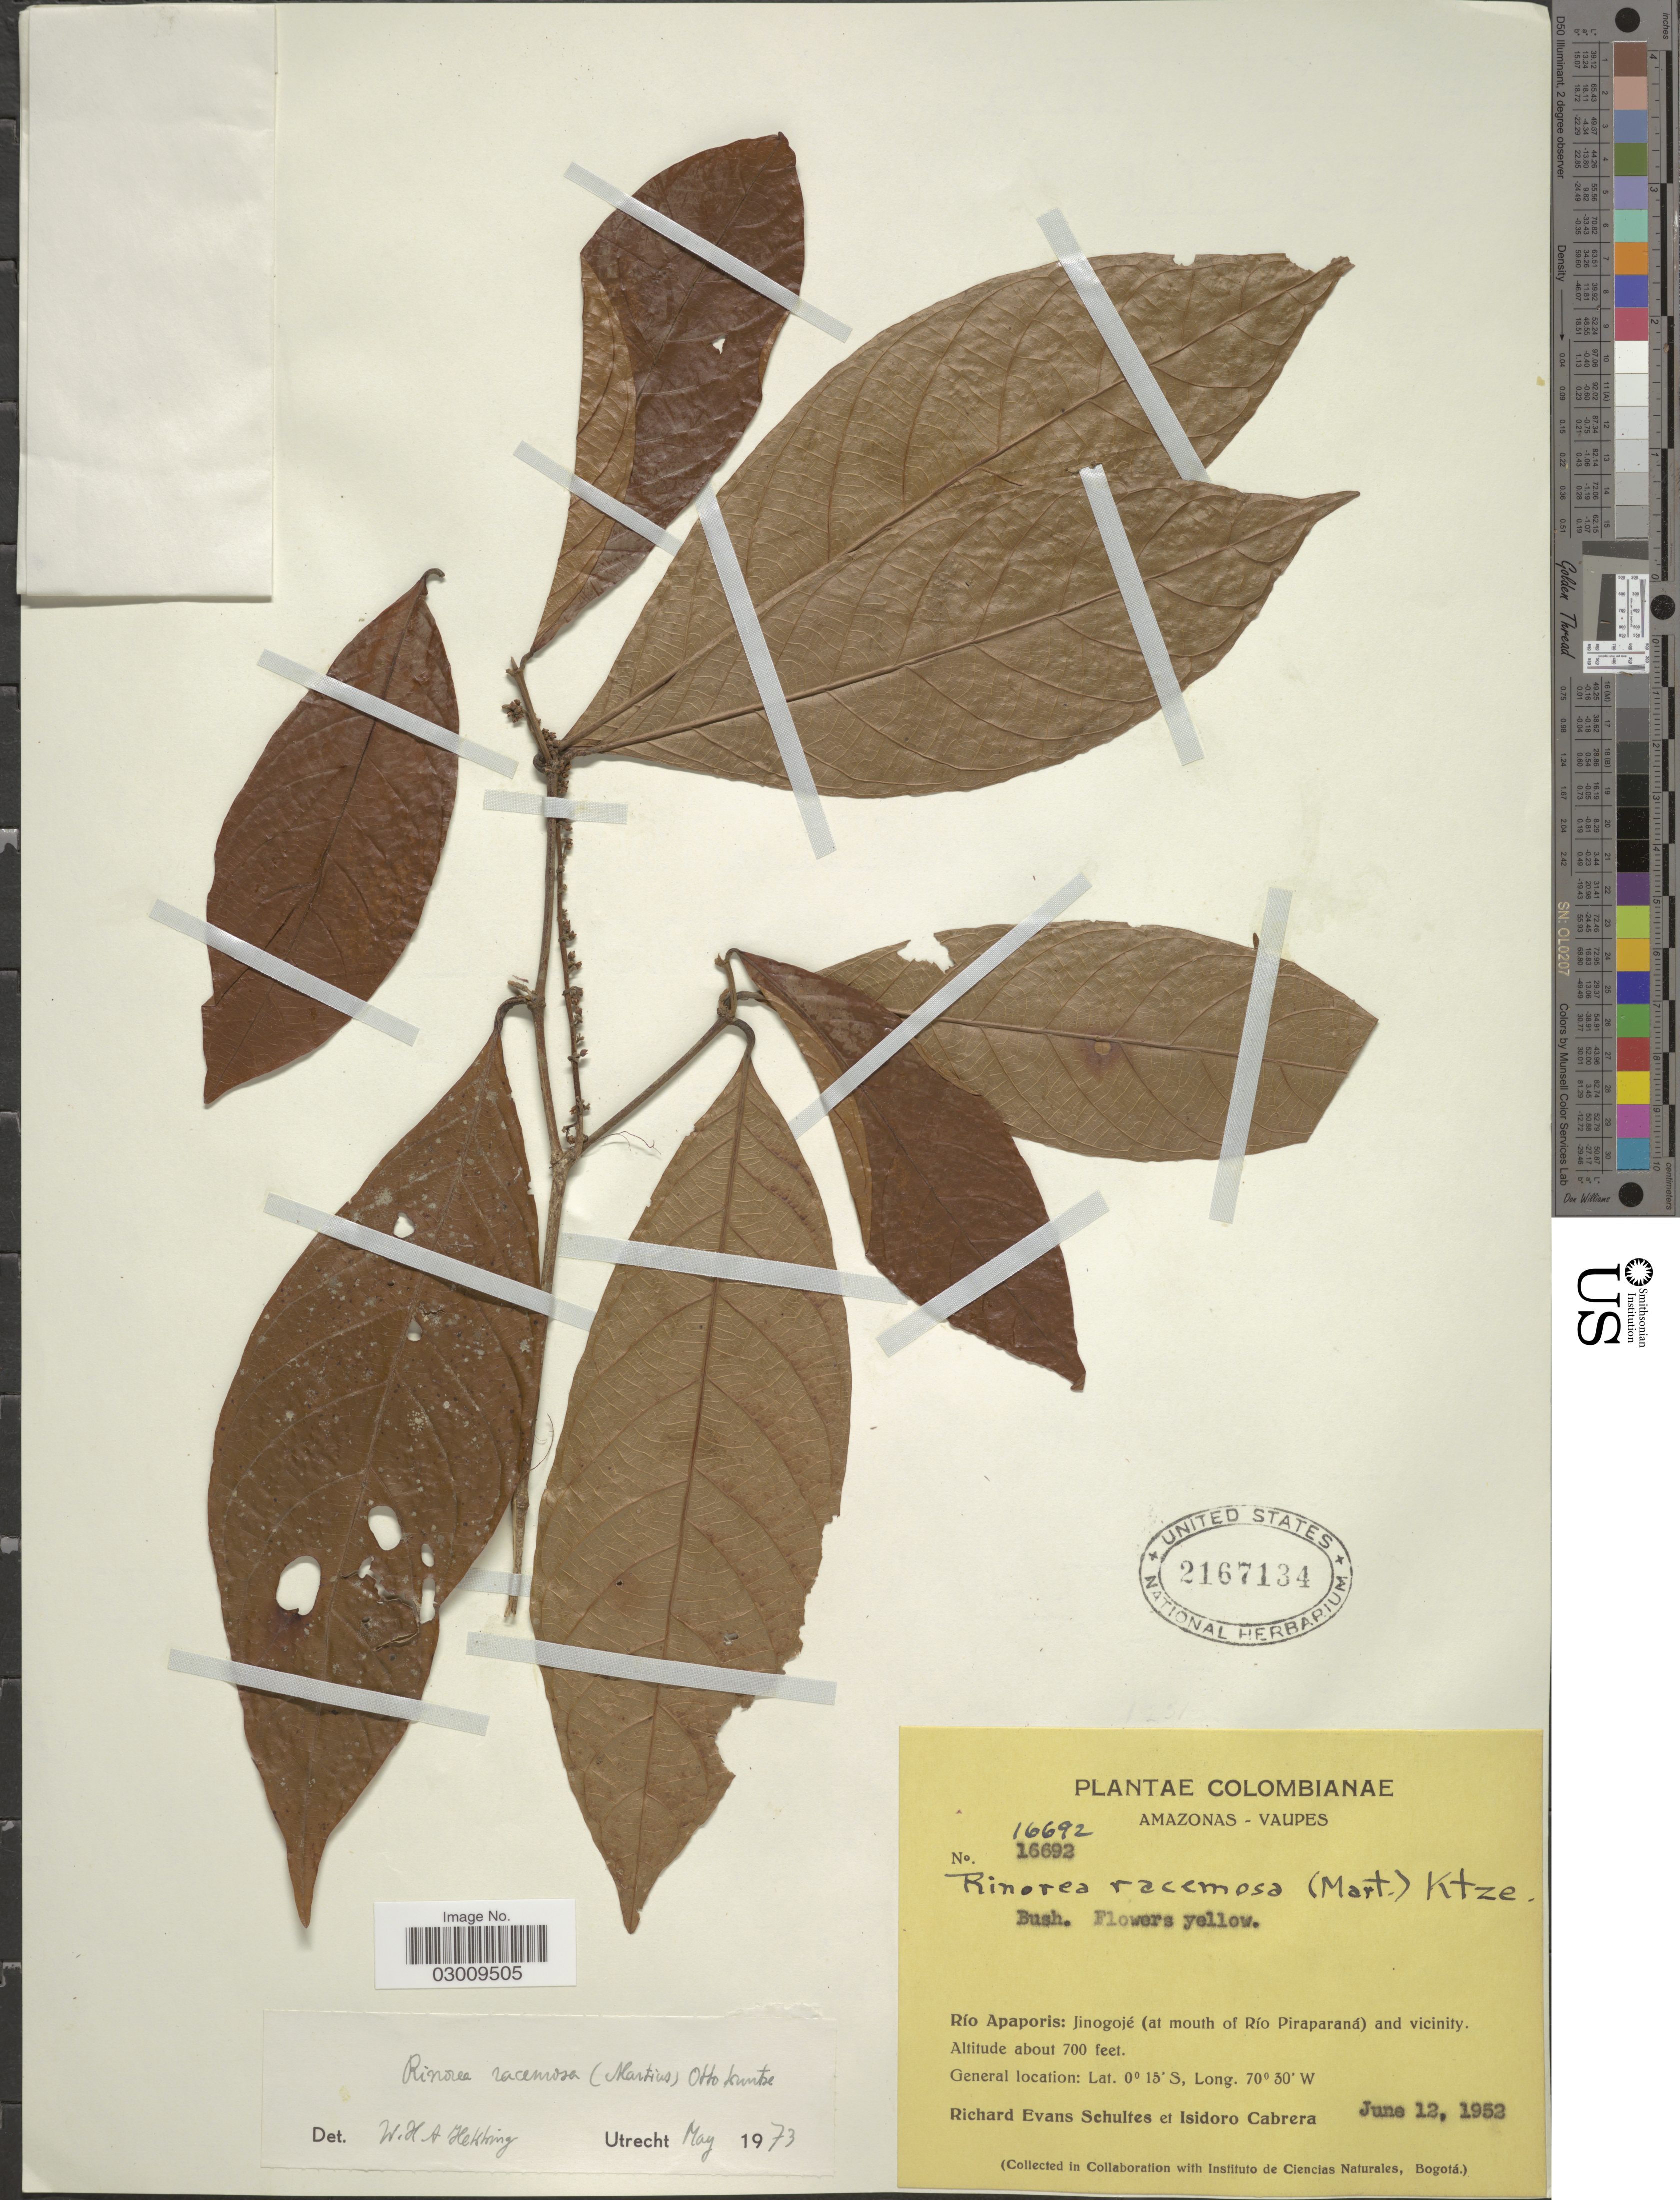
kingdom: Plantae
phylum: Tracheophyta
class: Magnoliopsida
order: Malpighiales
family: Violaceae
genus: Rinorea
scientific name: Rinorea racemosa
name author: (Mart.) Kuntze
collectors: R. E. Schultes & I. Cabrera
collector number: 16692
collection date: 1952-06-12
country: Colombia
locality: Amazonas - Vaupes. Río Apaporis: Jinogojé (at mouth of Río Piraparaná) and vicinity.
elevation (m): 213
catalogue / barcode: US 2167134